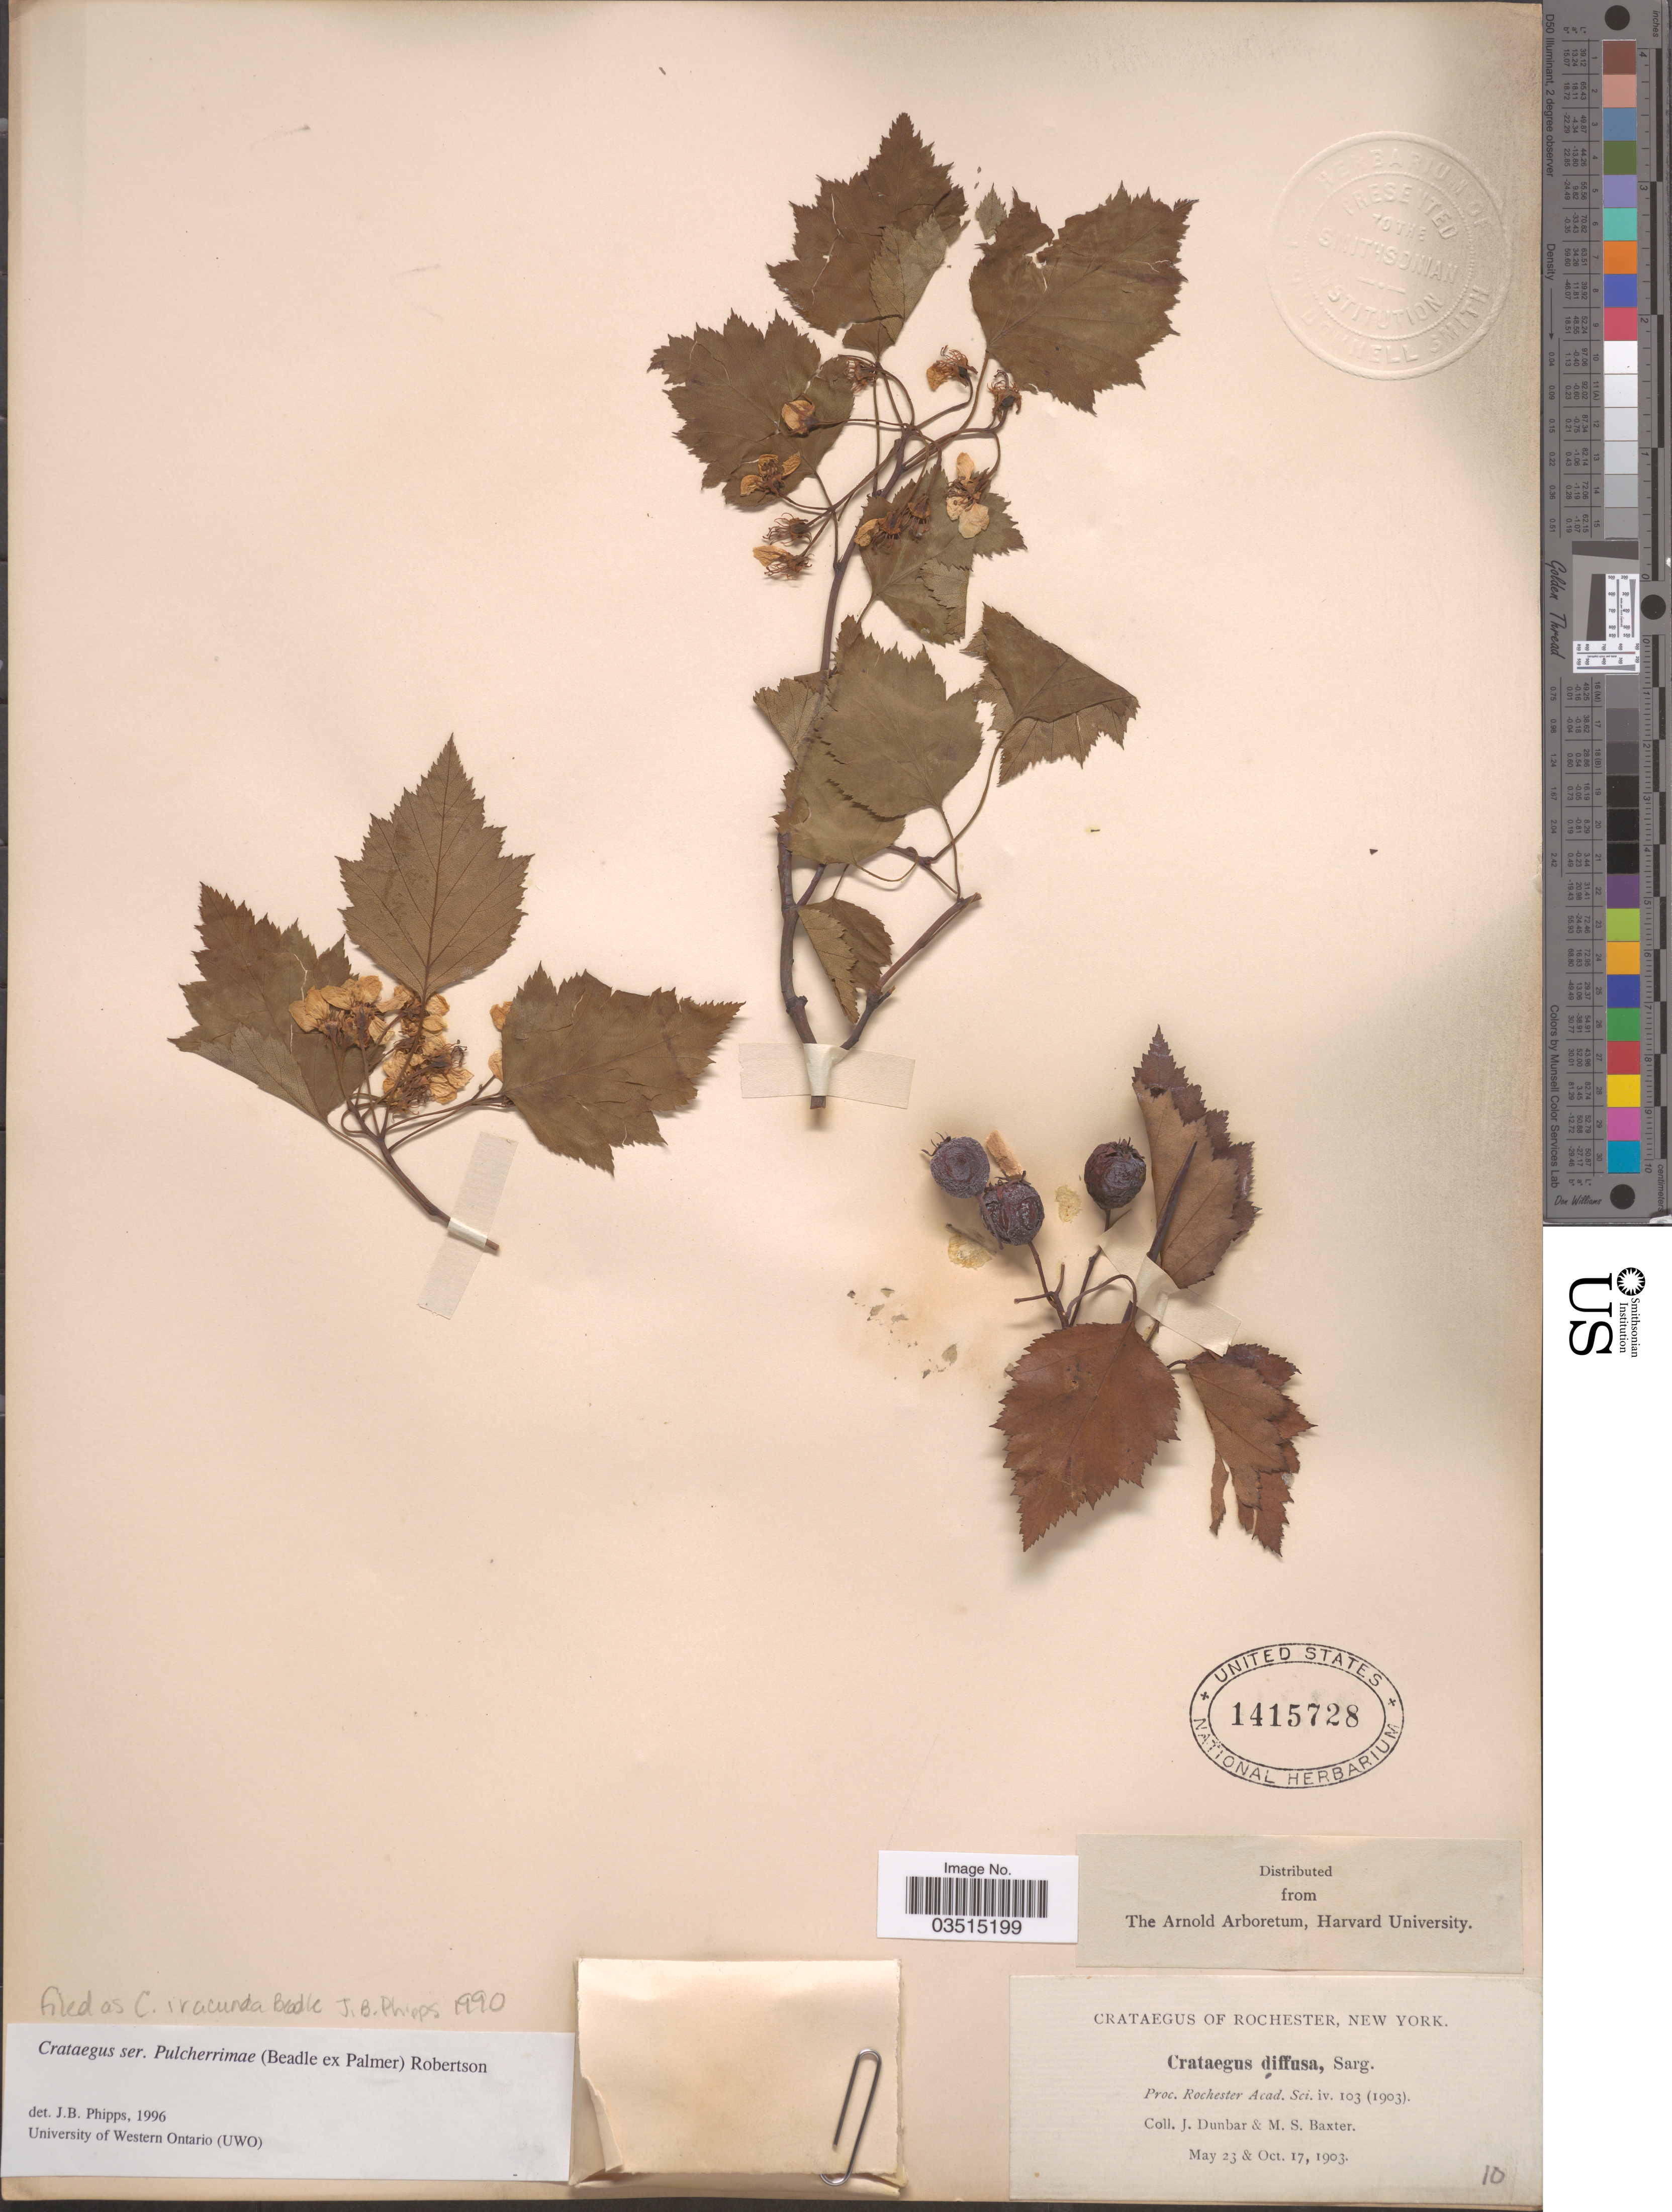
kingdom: Plantae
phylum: Tracheophyta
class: Magnoliopsida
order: Rosales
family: Rosaceae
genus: Crataegus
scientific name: Crataegus iracunda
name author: Beadle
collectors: J. Dunbar & M. Baxter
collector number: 10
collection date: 1903-05-23/1903-10-17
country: United States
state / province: New York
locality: Rochester.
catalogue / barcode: US 1415728